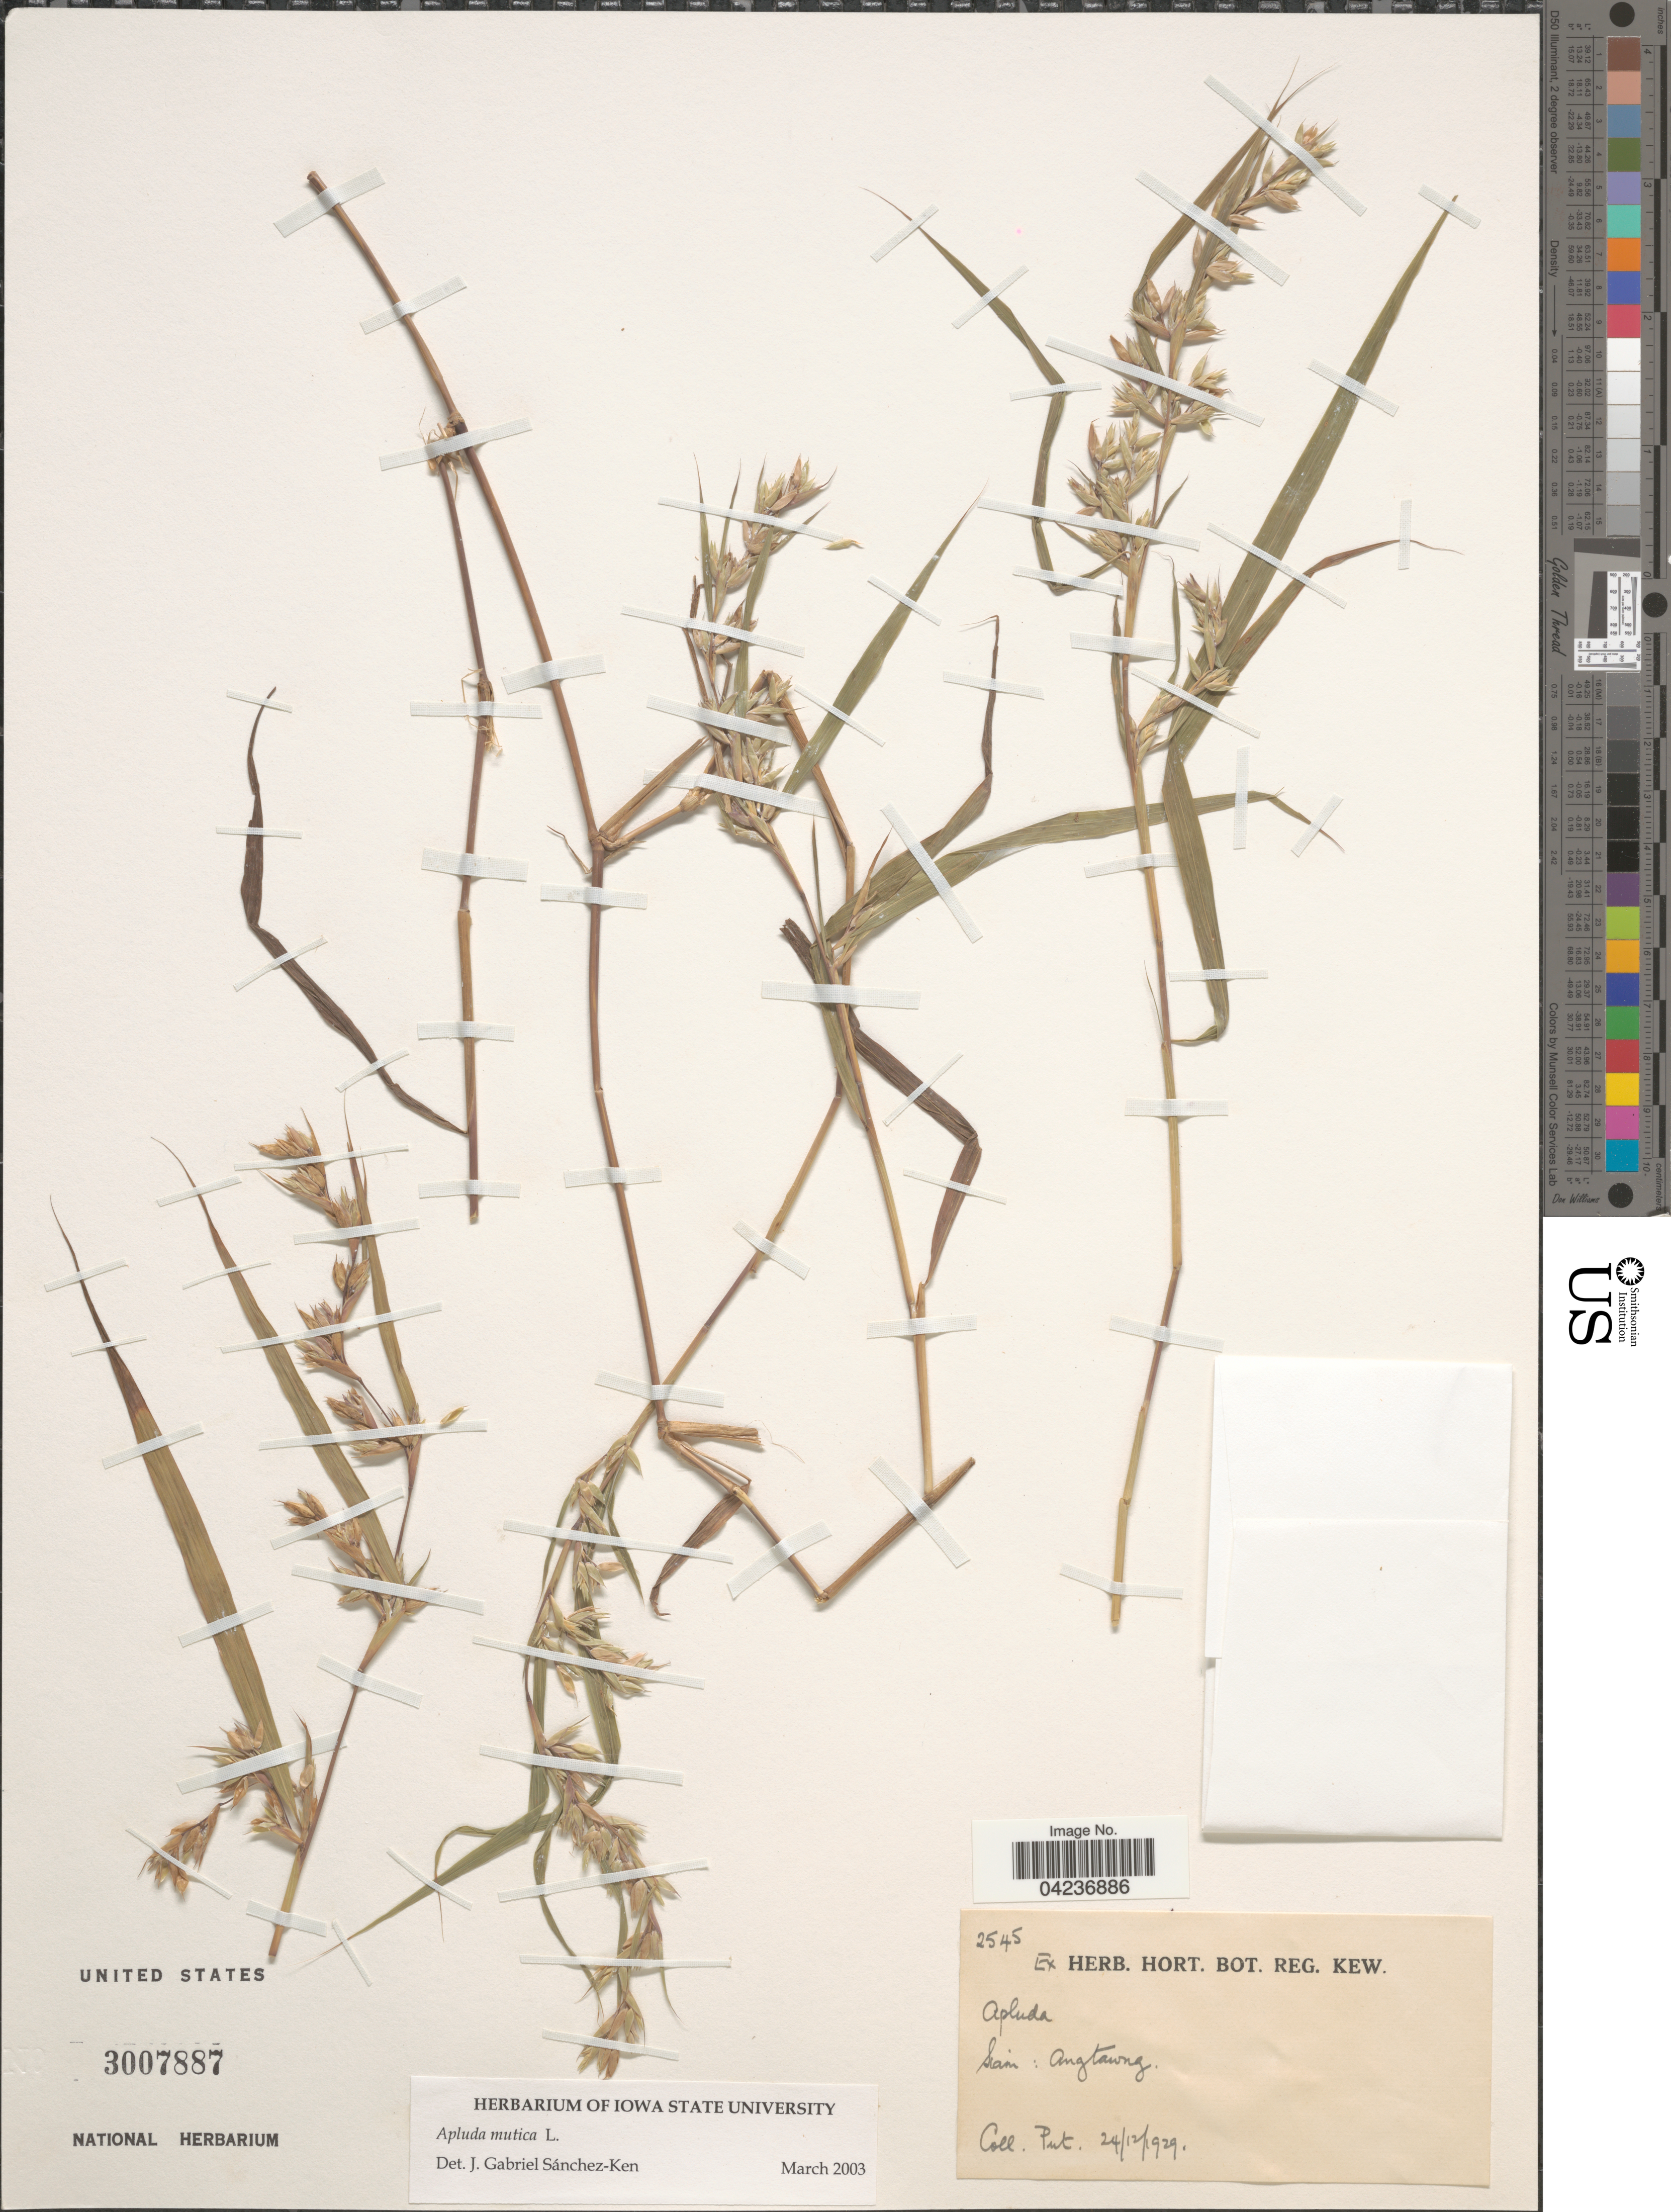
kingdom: Plantae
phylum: Tracheophyta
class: Liliopsida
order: Poales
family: Poaceae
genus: Apluda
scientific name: Apluda mutica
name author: L.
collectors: -. Put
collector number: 2545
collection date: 1929-12-24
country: Thailand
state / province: Ang Thong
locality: Siam: Angtawng.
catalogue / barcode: US 3007887